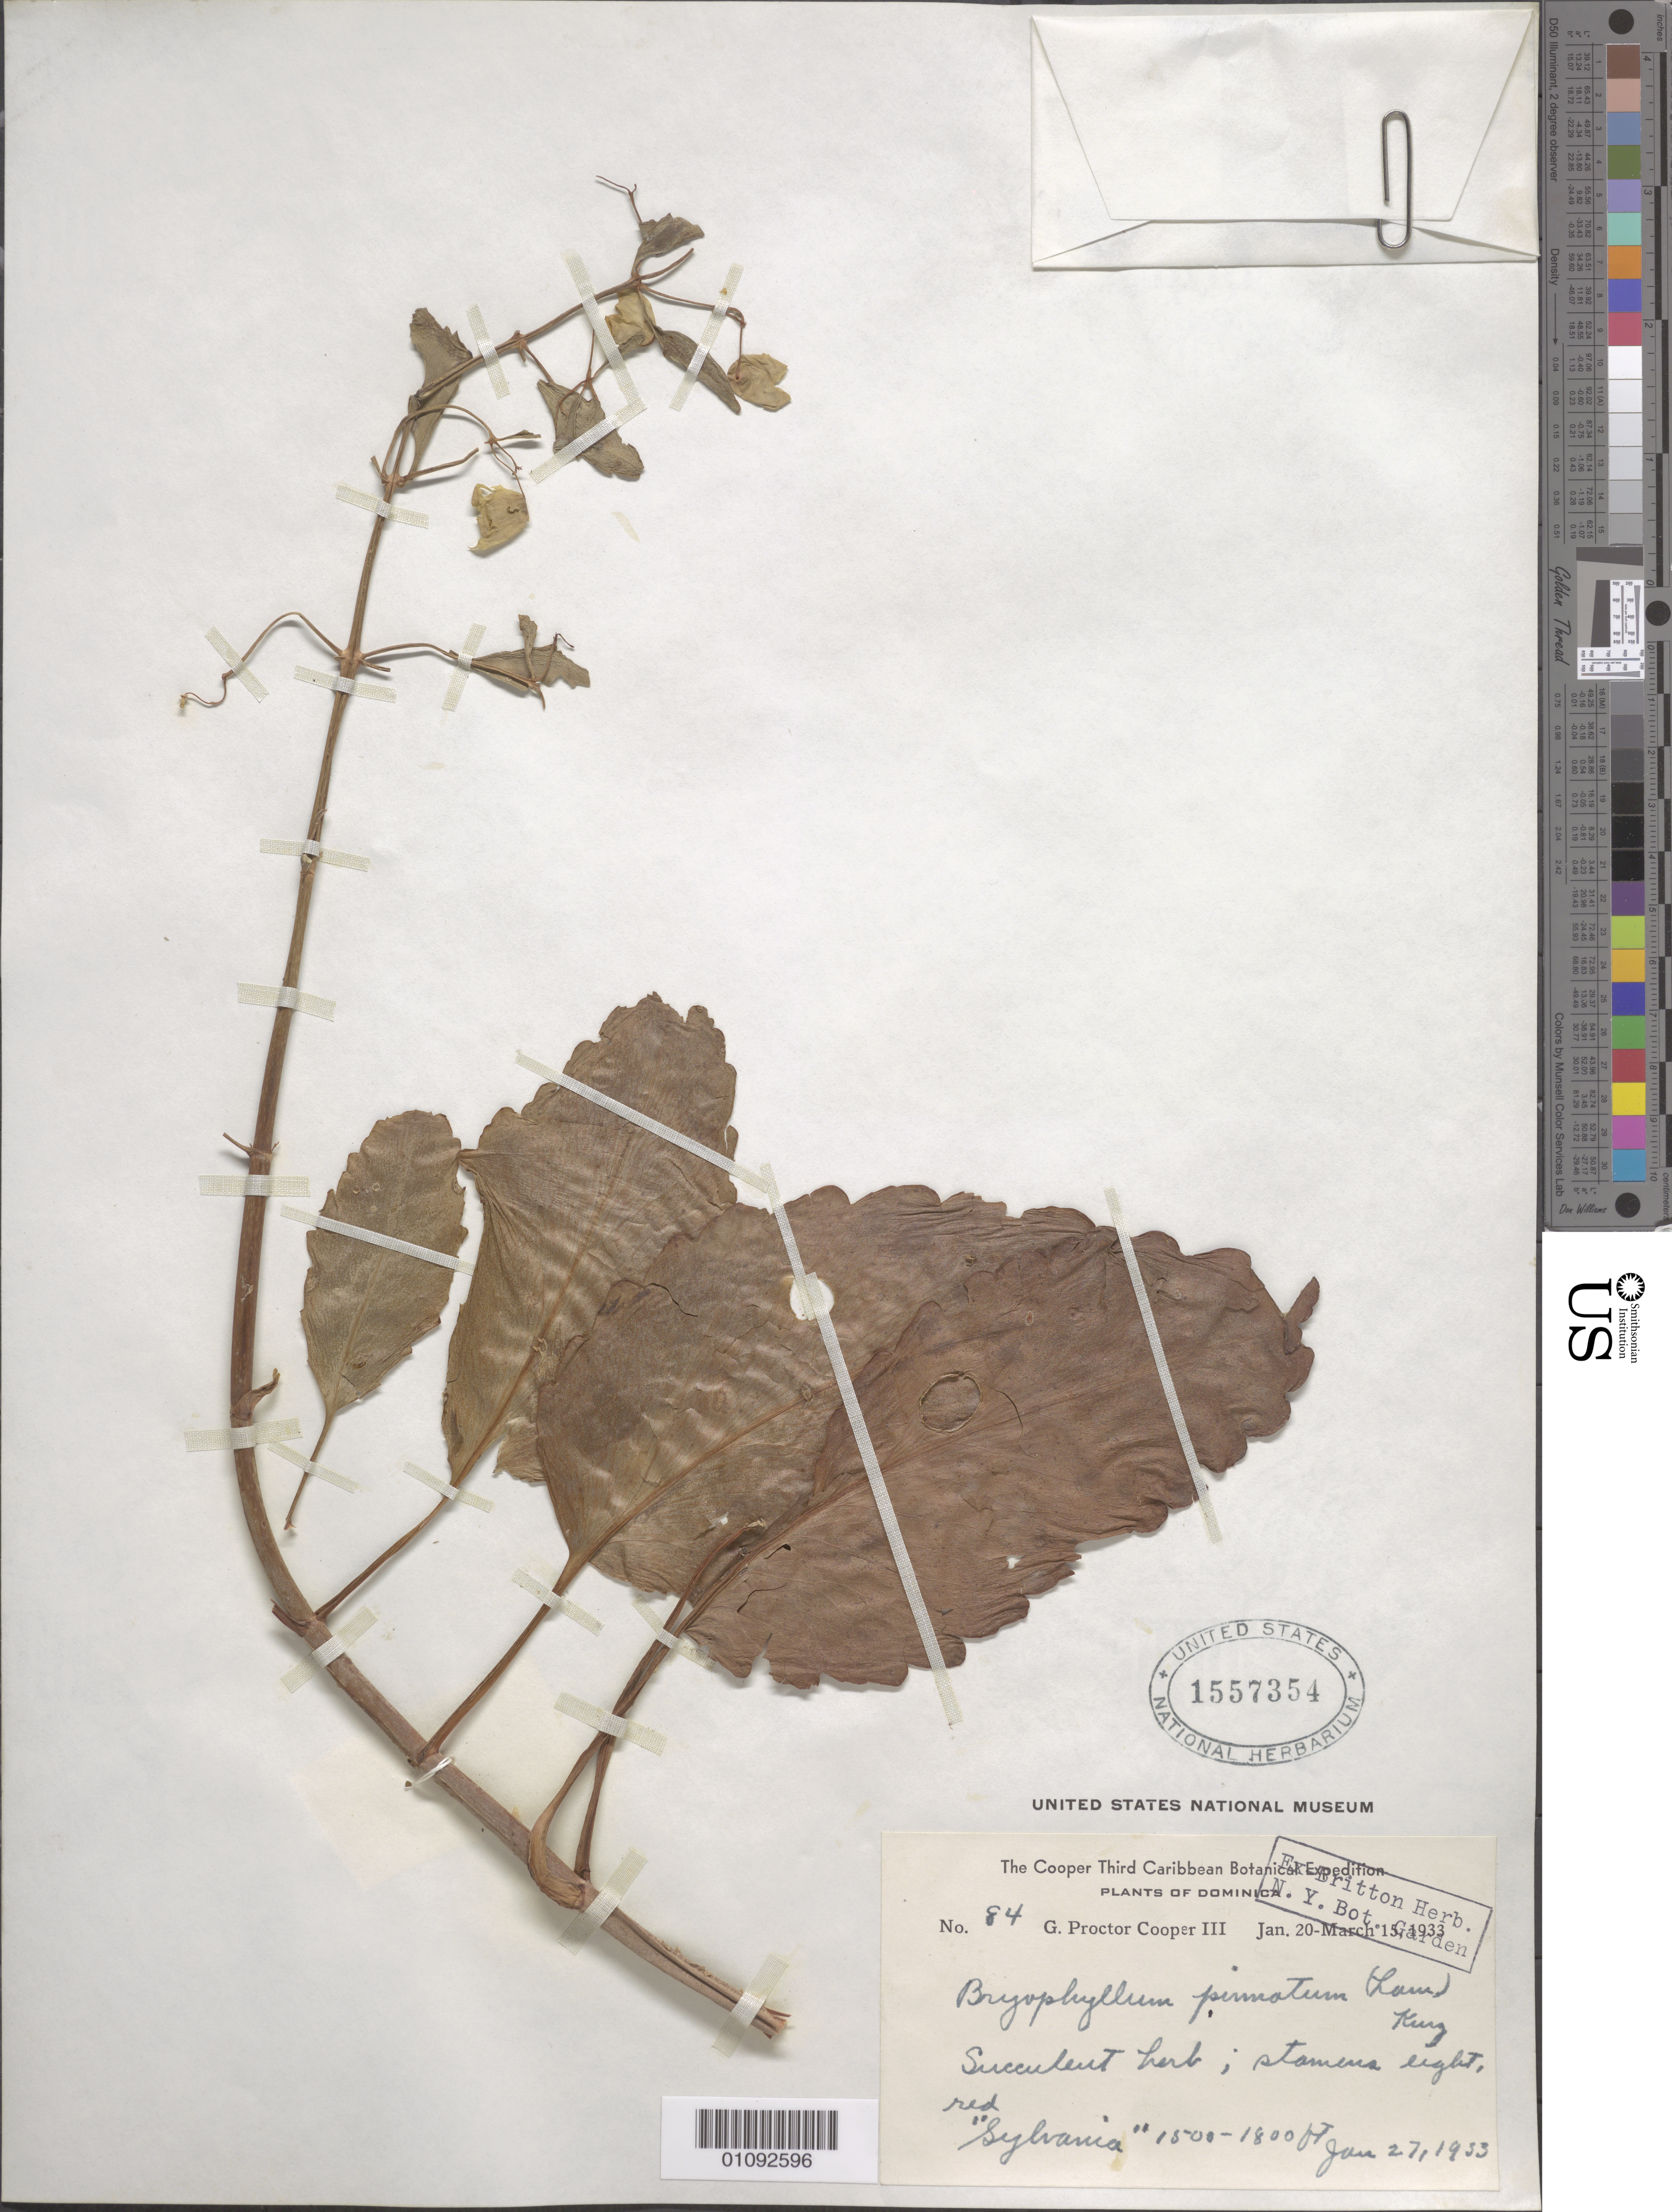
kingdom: Plantae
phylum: Tracheophyta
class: Magnoliopsida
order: Saxifragales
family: Crassulaceae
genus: Kalanchoe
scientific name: Kalanchoe pinnata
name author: (Lam.) Pers.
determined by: Strong, Mark T., (BOT), Smithsonian Institution - National Museum of Natural History (UNITED STATES)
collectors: G. Cooper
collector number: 84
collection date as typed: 27 Jan 1933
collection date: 1933-01-27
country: Dominica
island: Dominica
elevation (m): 457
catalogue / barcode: US 1557354